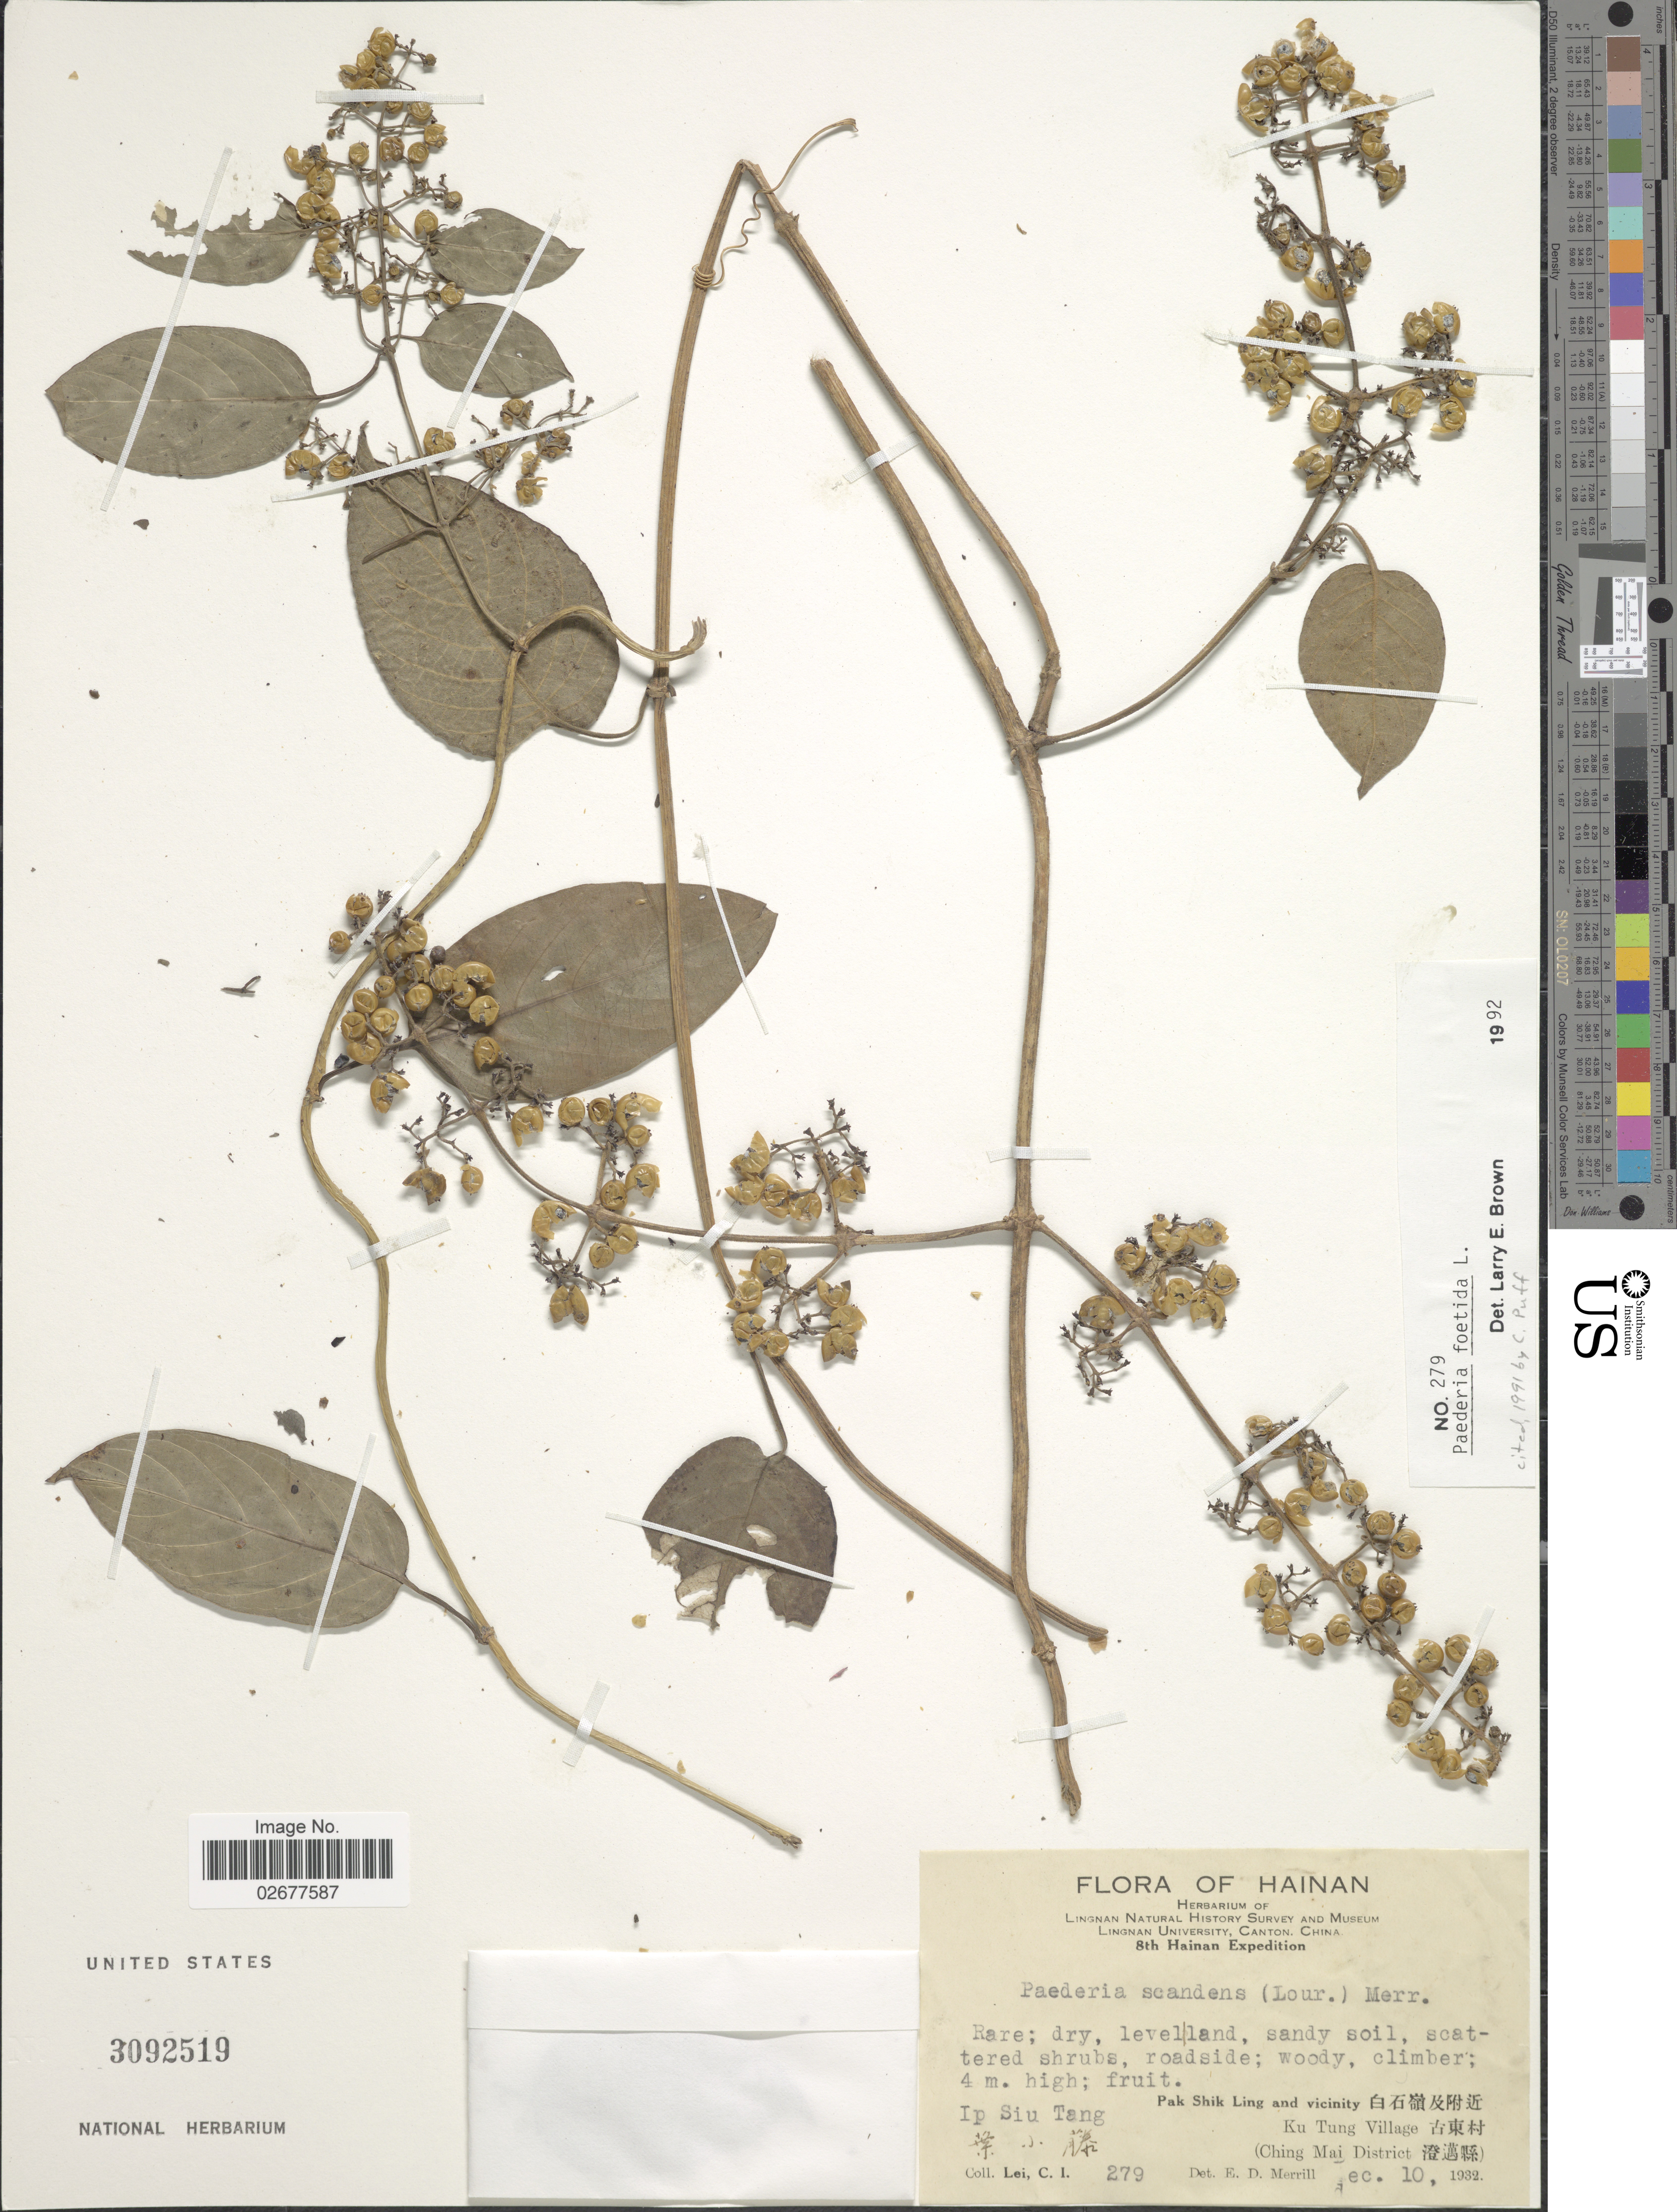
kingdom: Plantae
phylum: Tracheophyta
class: Magnoliopsida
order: Gentianales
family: Rubiaceae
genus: Paederia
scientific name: Paederia foetida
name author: Wall.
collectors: C. I. Lei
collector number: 279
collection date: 1932-12-10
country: China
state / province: Hainan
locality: Ip Siu Tang. Pak Shik Ling and vicinity. Ku Tung Village. (Ching Mai District).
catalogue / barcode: US 3092519